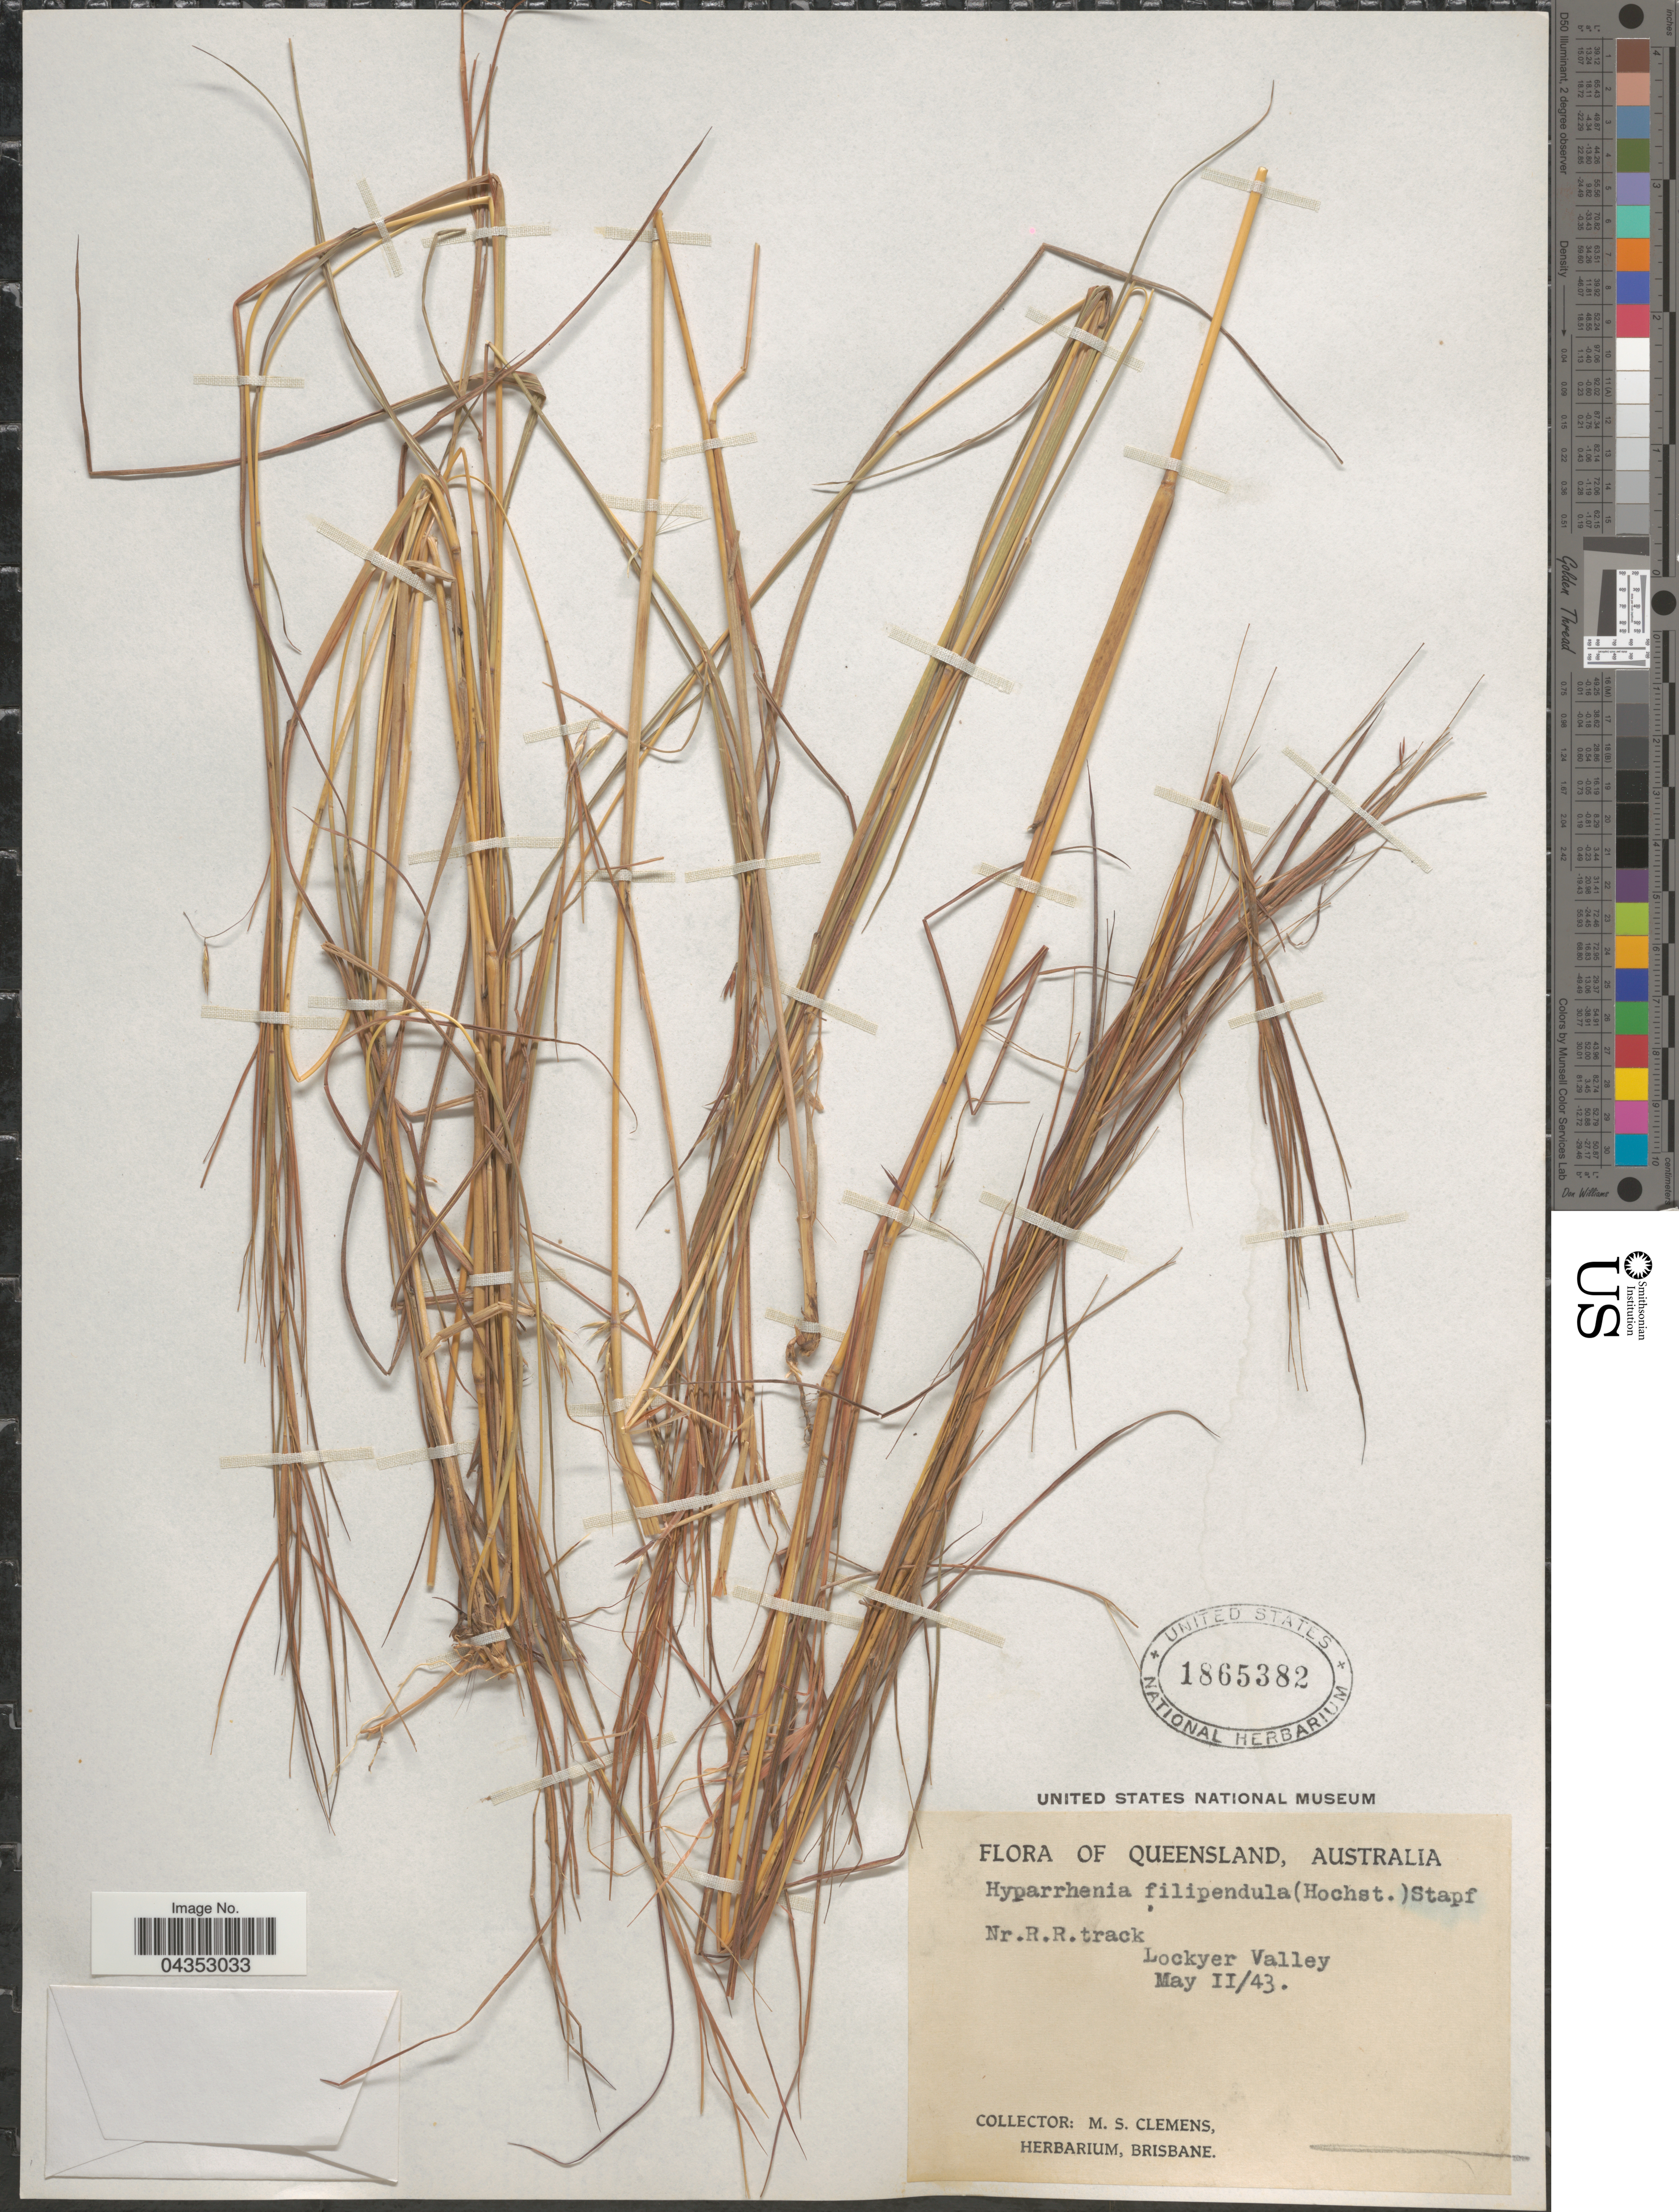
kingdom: Plantae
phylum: Tracheophyta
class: Liliopsida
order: Poales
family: Poaceae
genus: Hyparrhenia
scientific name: Hyparrhenia filipendula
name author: (Hochr.) Stapf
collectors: M. S. Clemens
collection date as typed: Transcribed d/m/y: 11/5/43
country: Australia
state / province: Queensland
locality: Nr. R.R. track Lockyer Valley.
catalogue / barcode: US 1865382